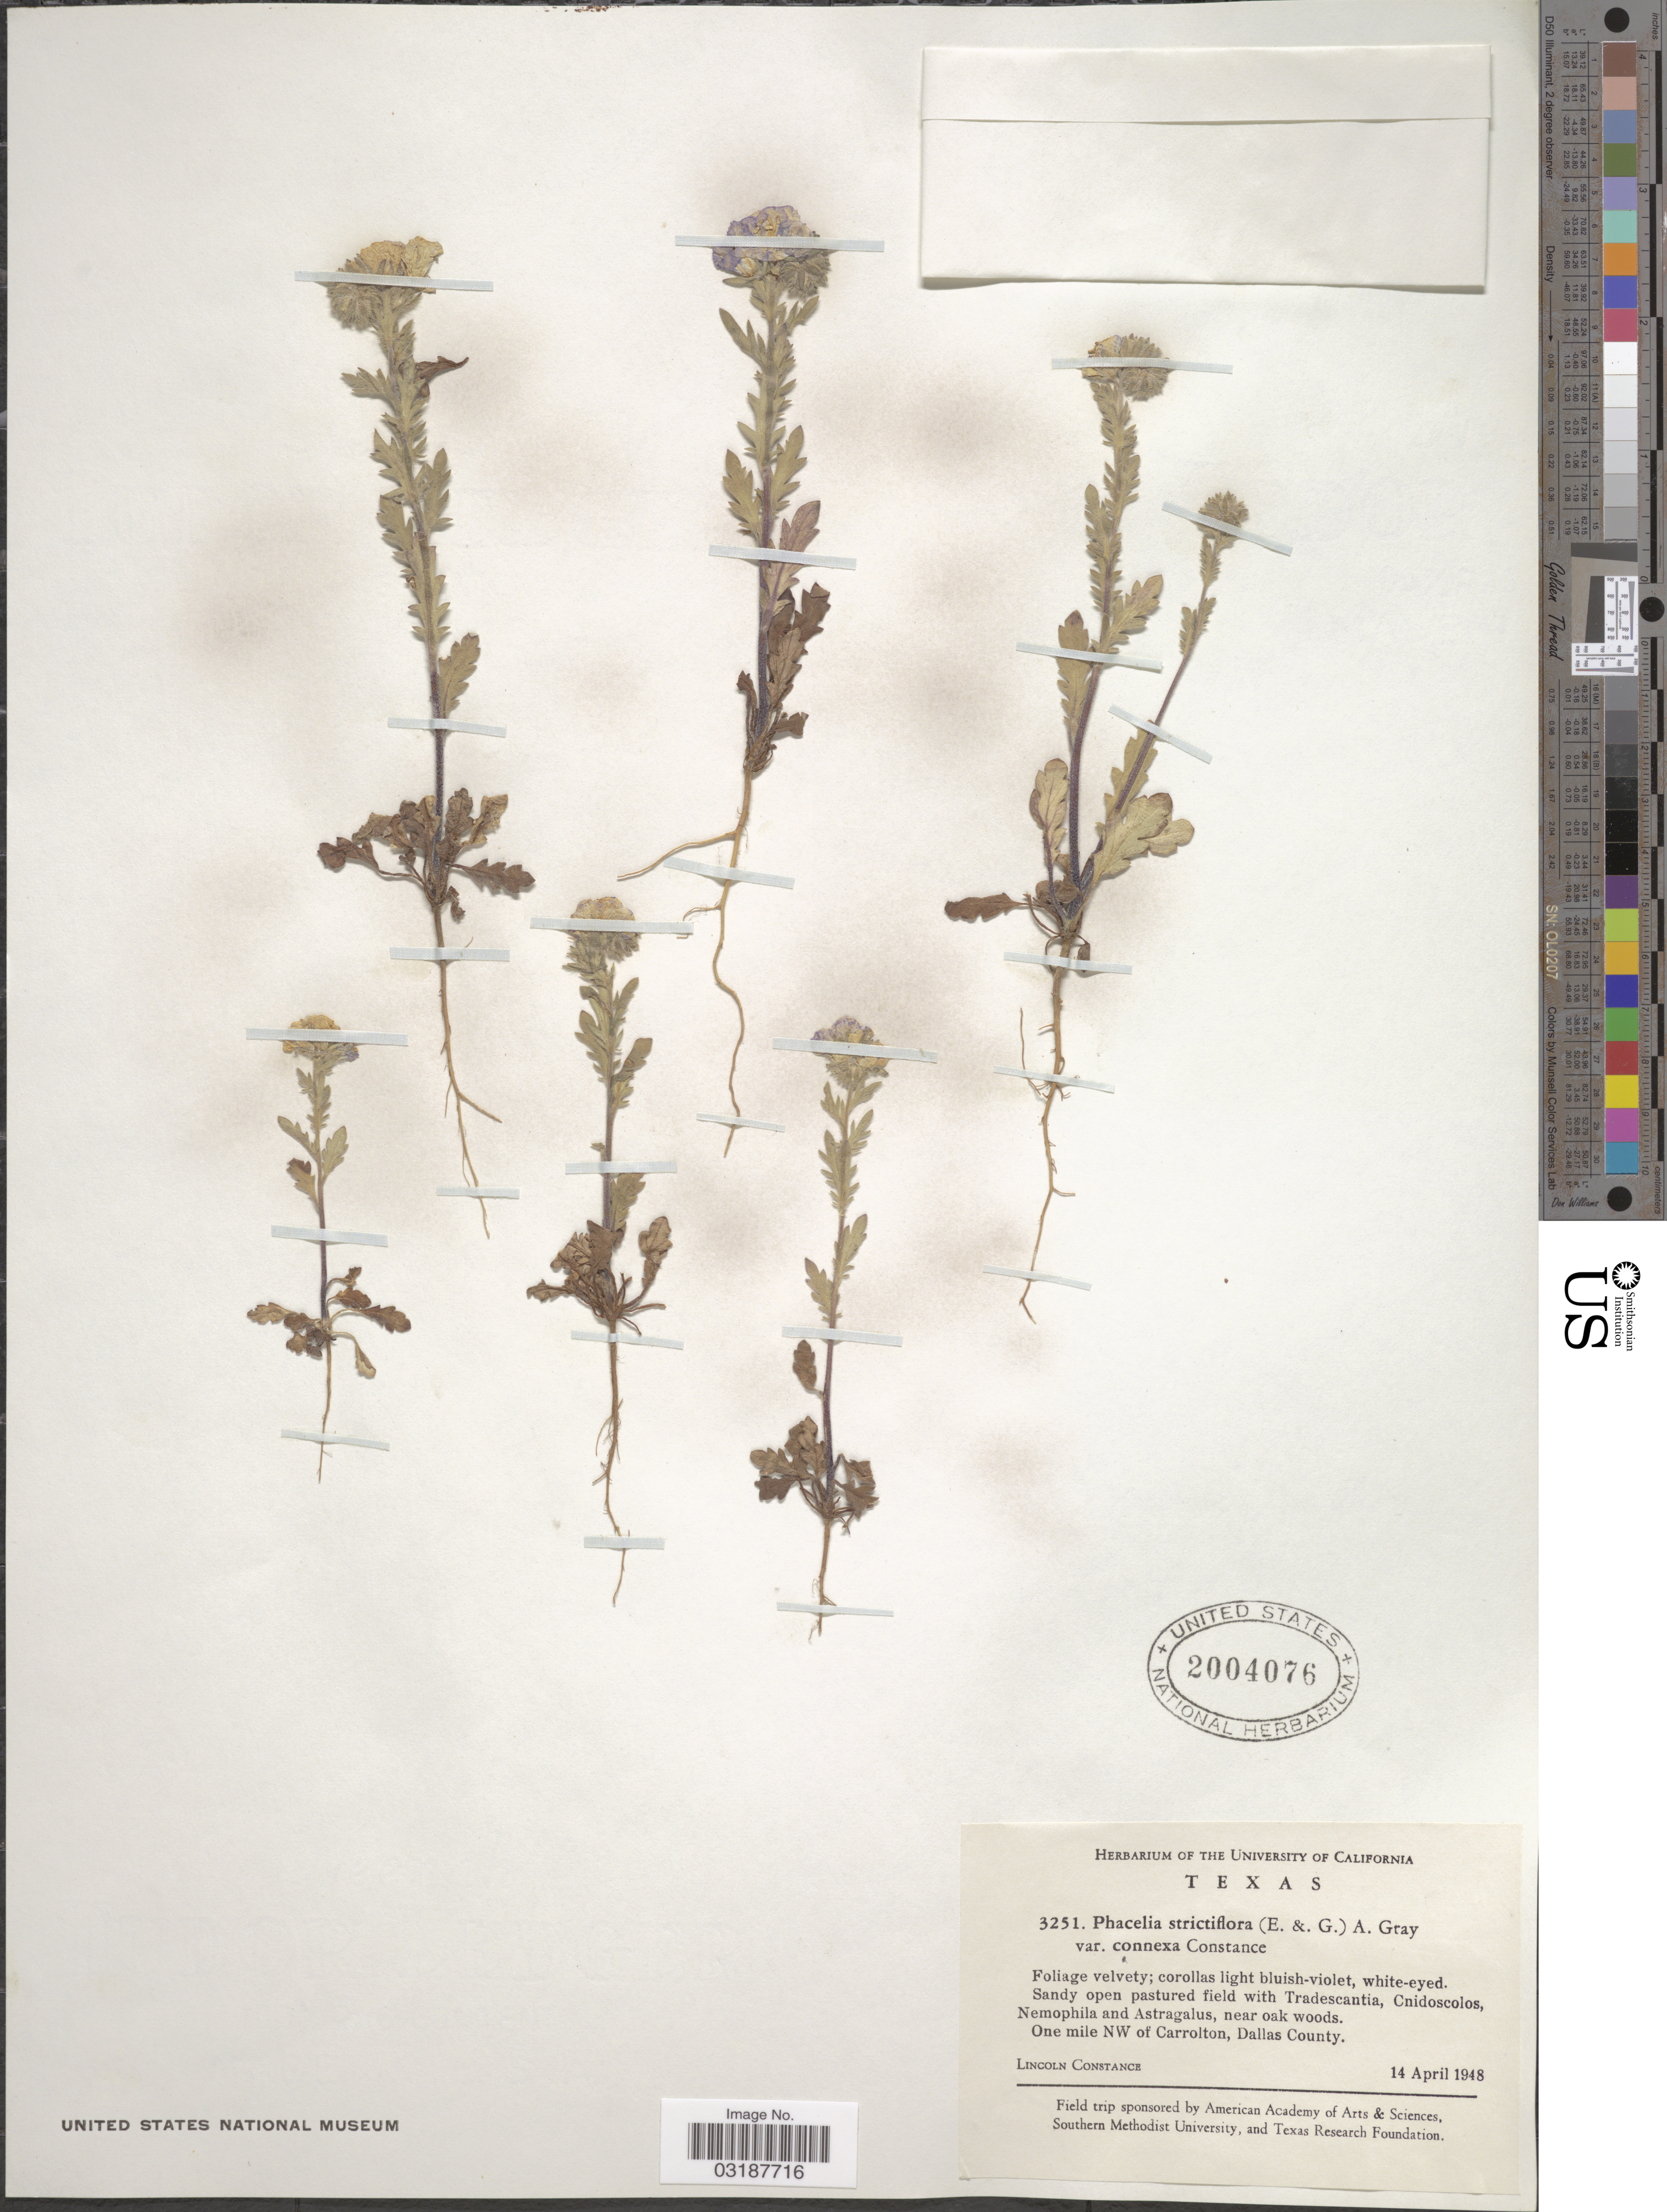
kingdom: Plantae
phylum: Tracheophyta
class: Magnoliopsida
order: Boraginales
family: Hydrophyllaceae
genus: Phacelia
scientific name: Phacelia strictiflora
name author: (Engelm. & A. Gray) A. Gray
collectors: L. Constance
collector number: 3251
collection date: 1948-04-14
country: United States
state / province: Texas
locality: One mile NW of Carrolton, Dallas County.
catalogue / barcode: US 2004076